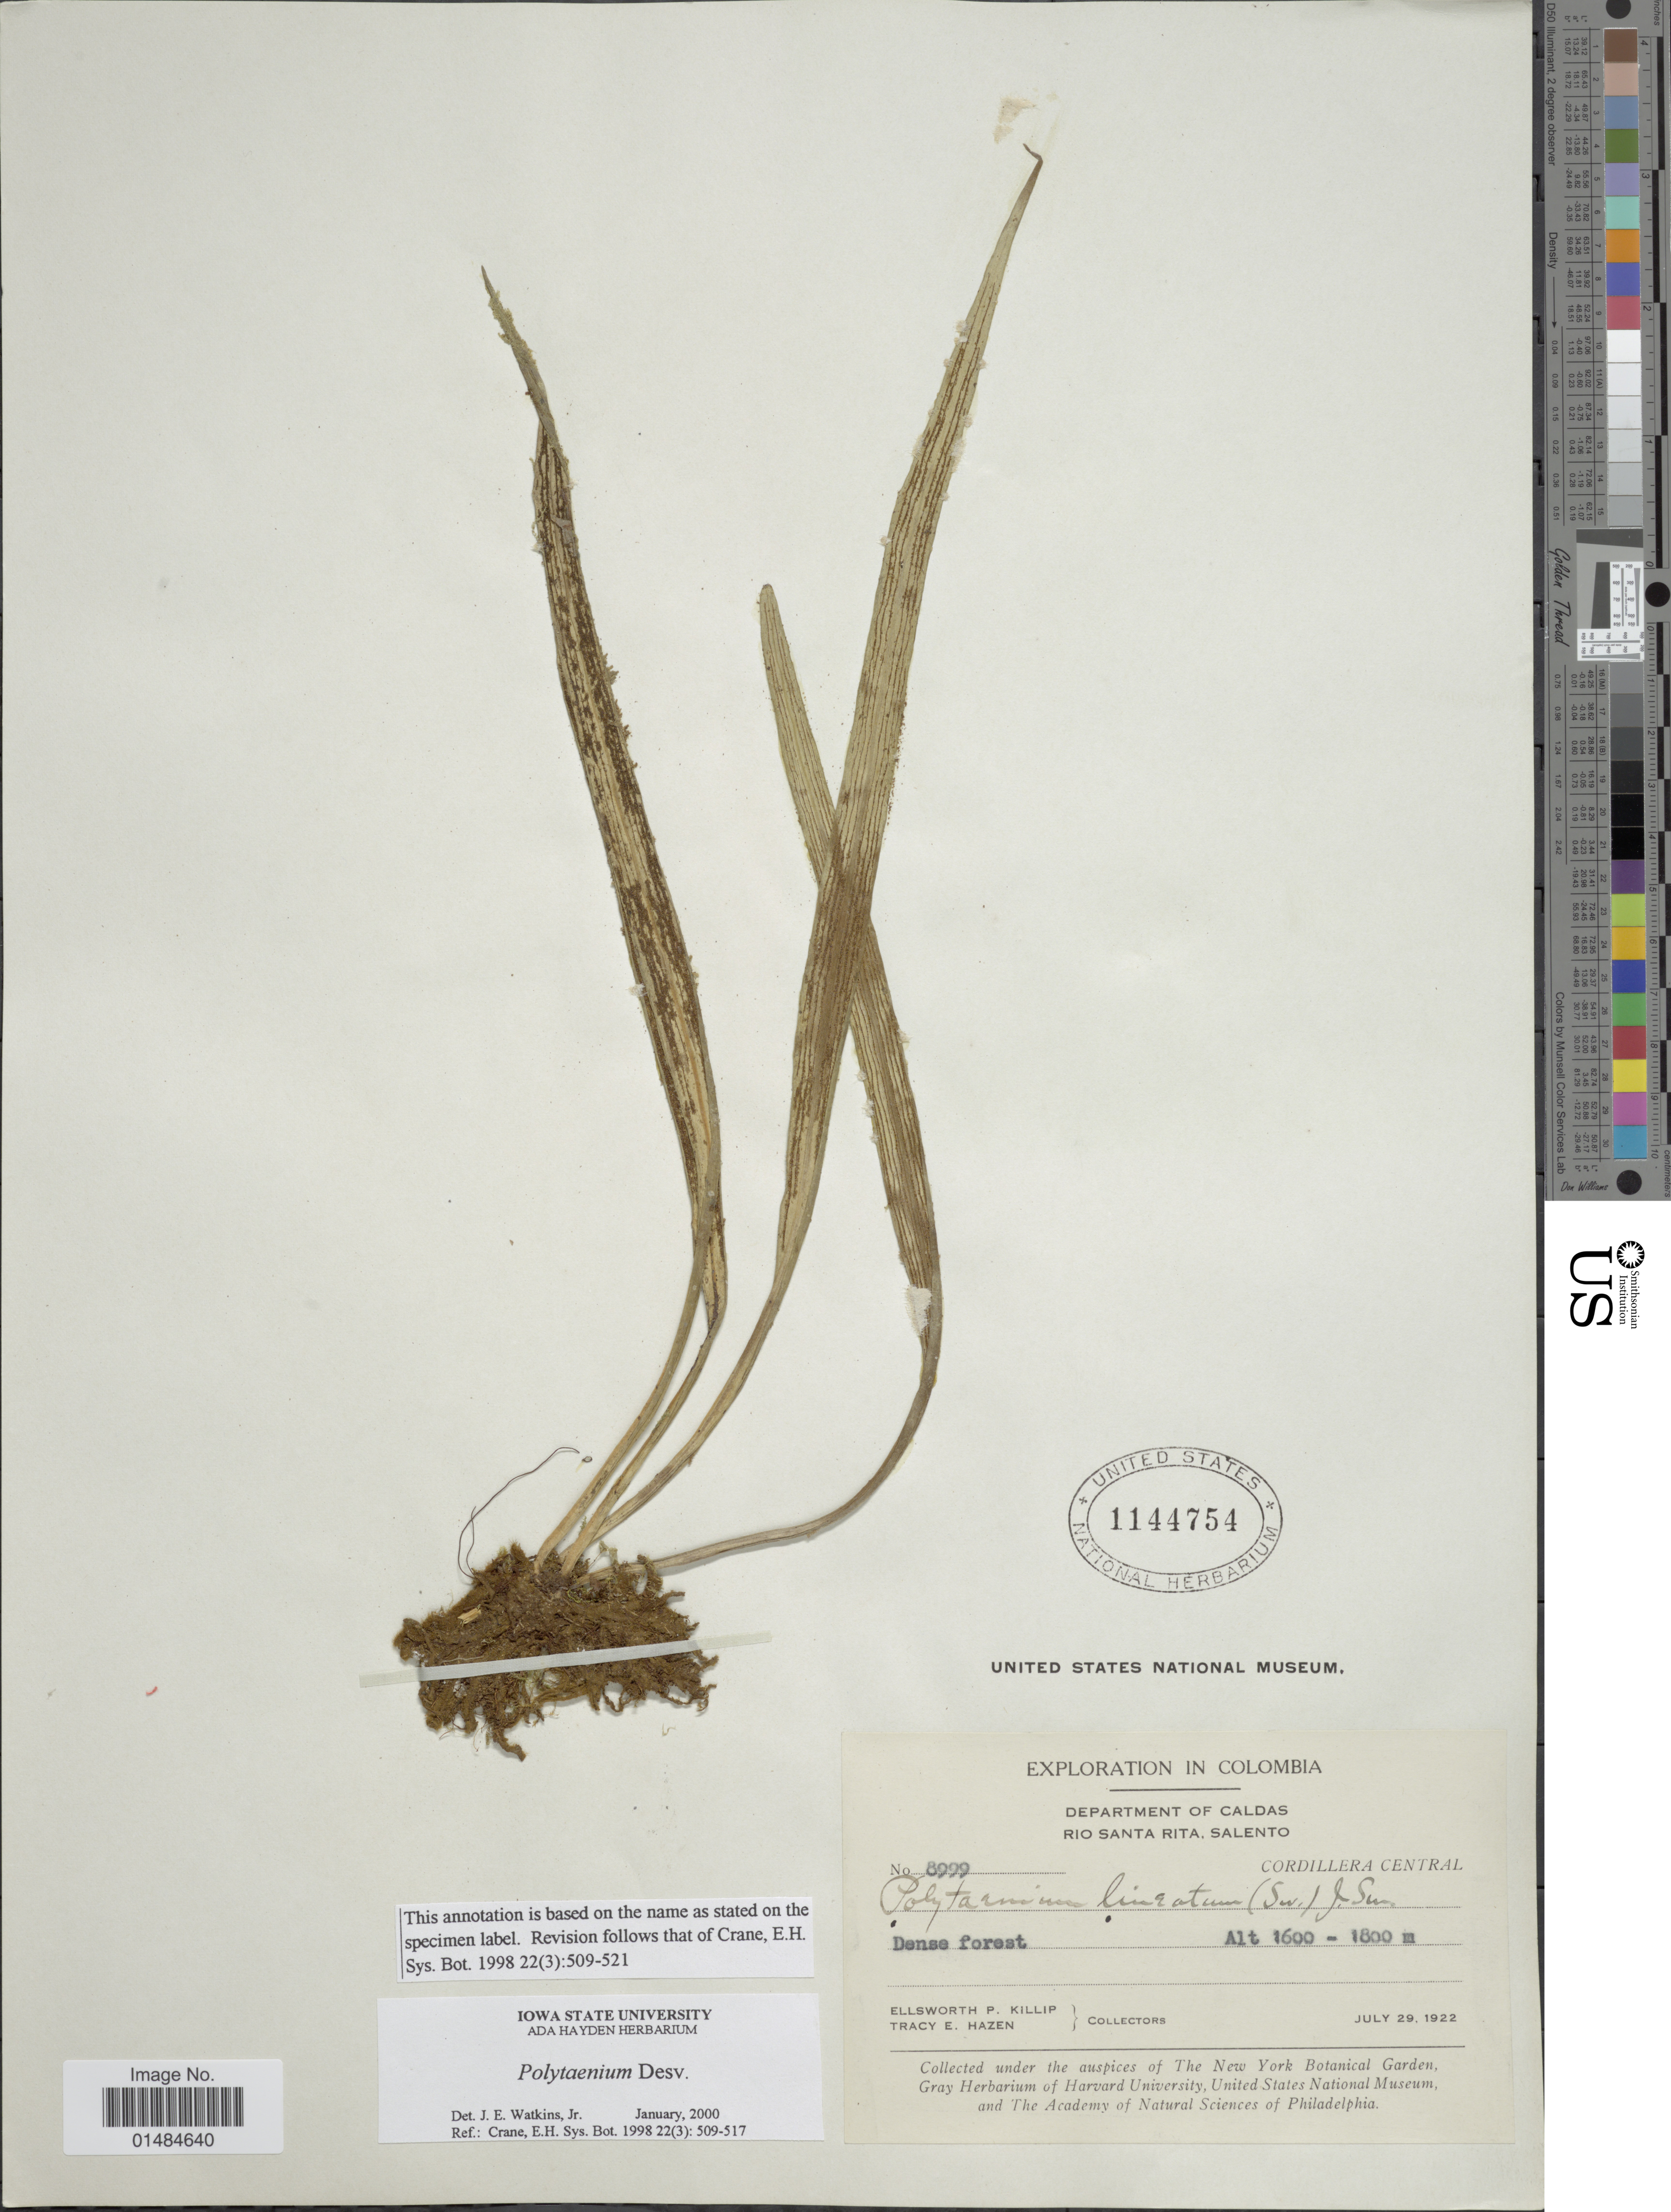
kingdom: Plantae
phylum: Tracheophyta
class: Polypodiopsida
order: Polypodiales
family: Pteridaceae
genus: Polytaenium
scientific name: Polytaenium lineatum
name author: (Sw.) J. Sm.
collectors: E. P. Killip & T. E. Hazen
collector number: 8999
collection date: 1922-07-29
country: Colombia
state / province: Caldas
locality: Rio Santa Rita, Salento. Cordillera Central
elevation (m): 1600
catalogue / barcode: US 1144754